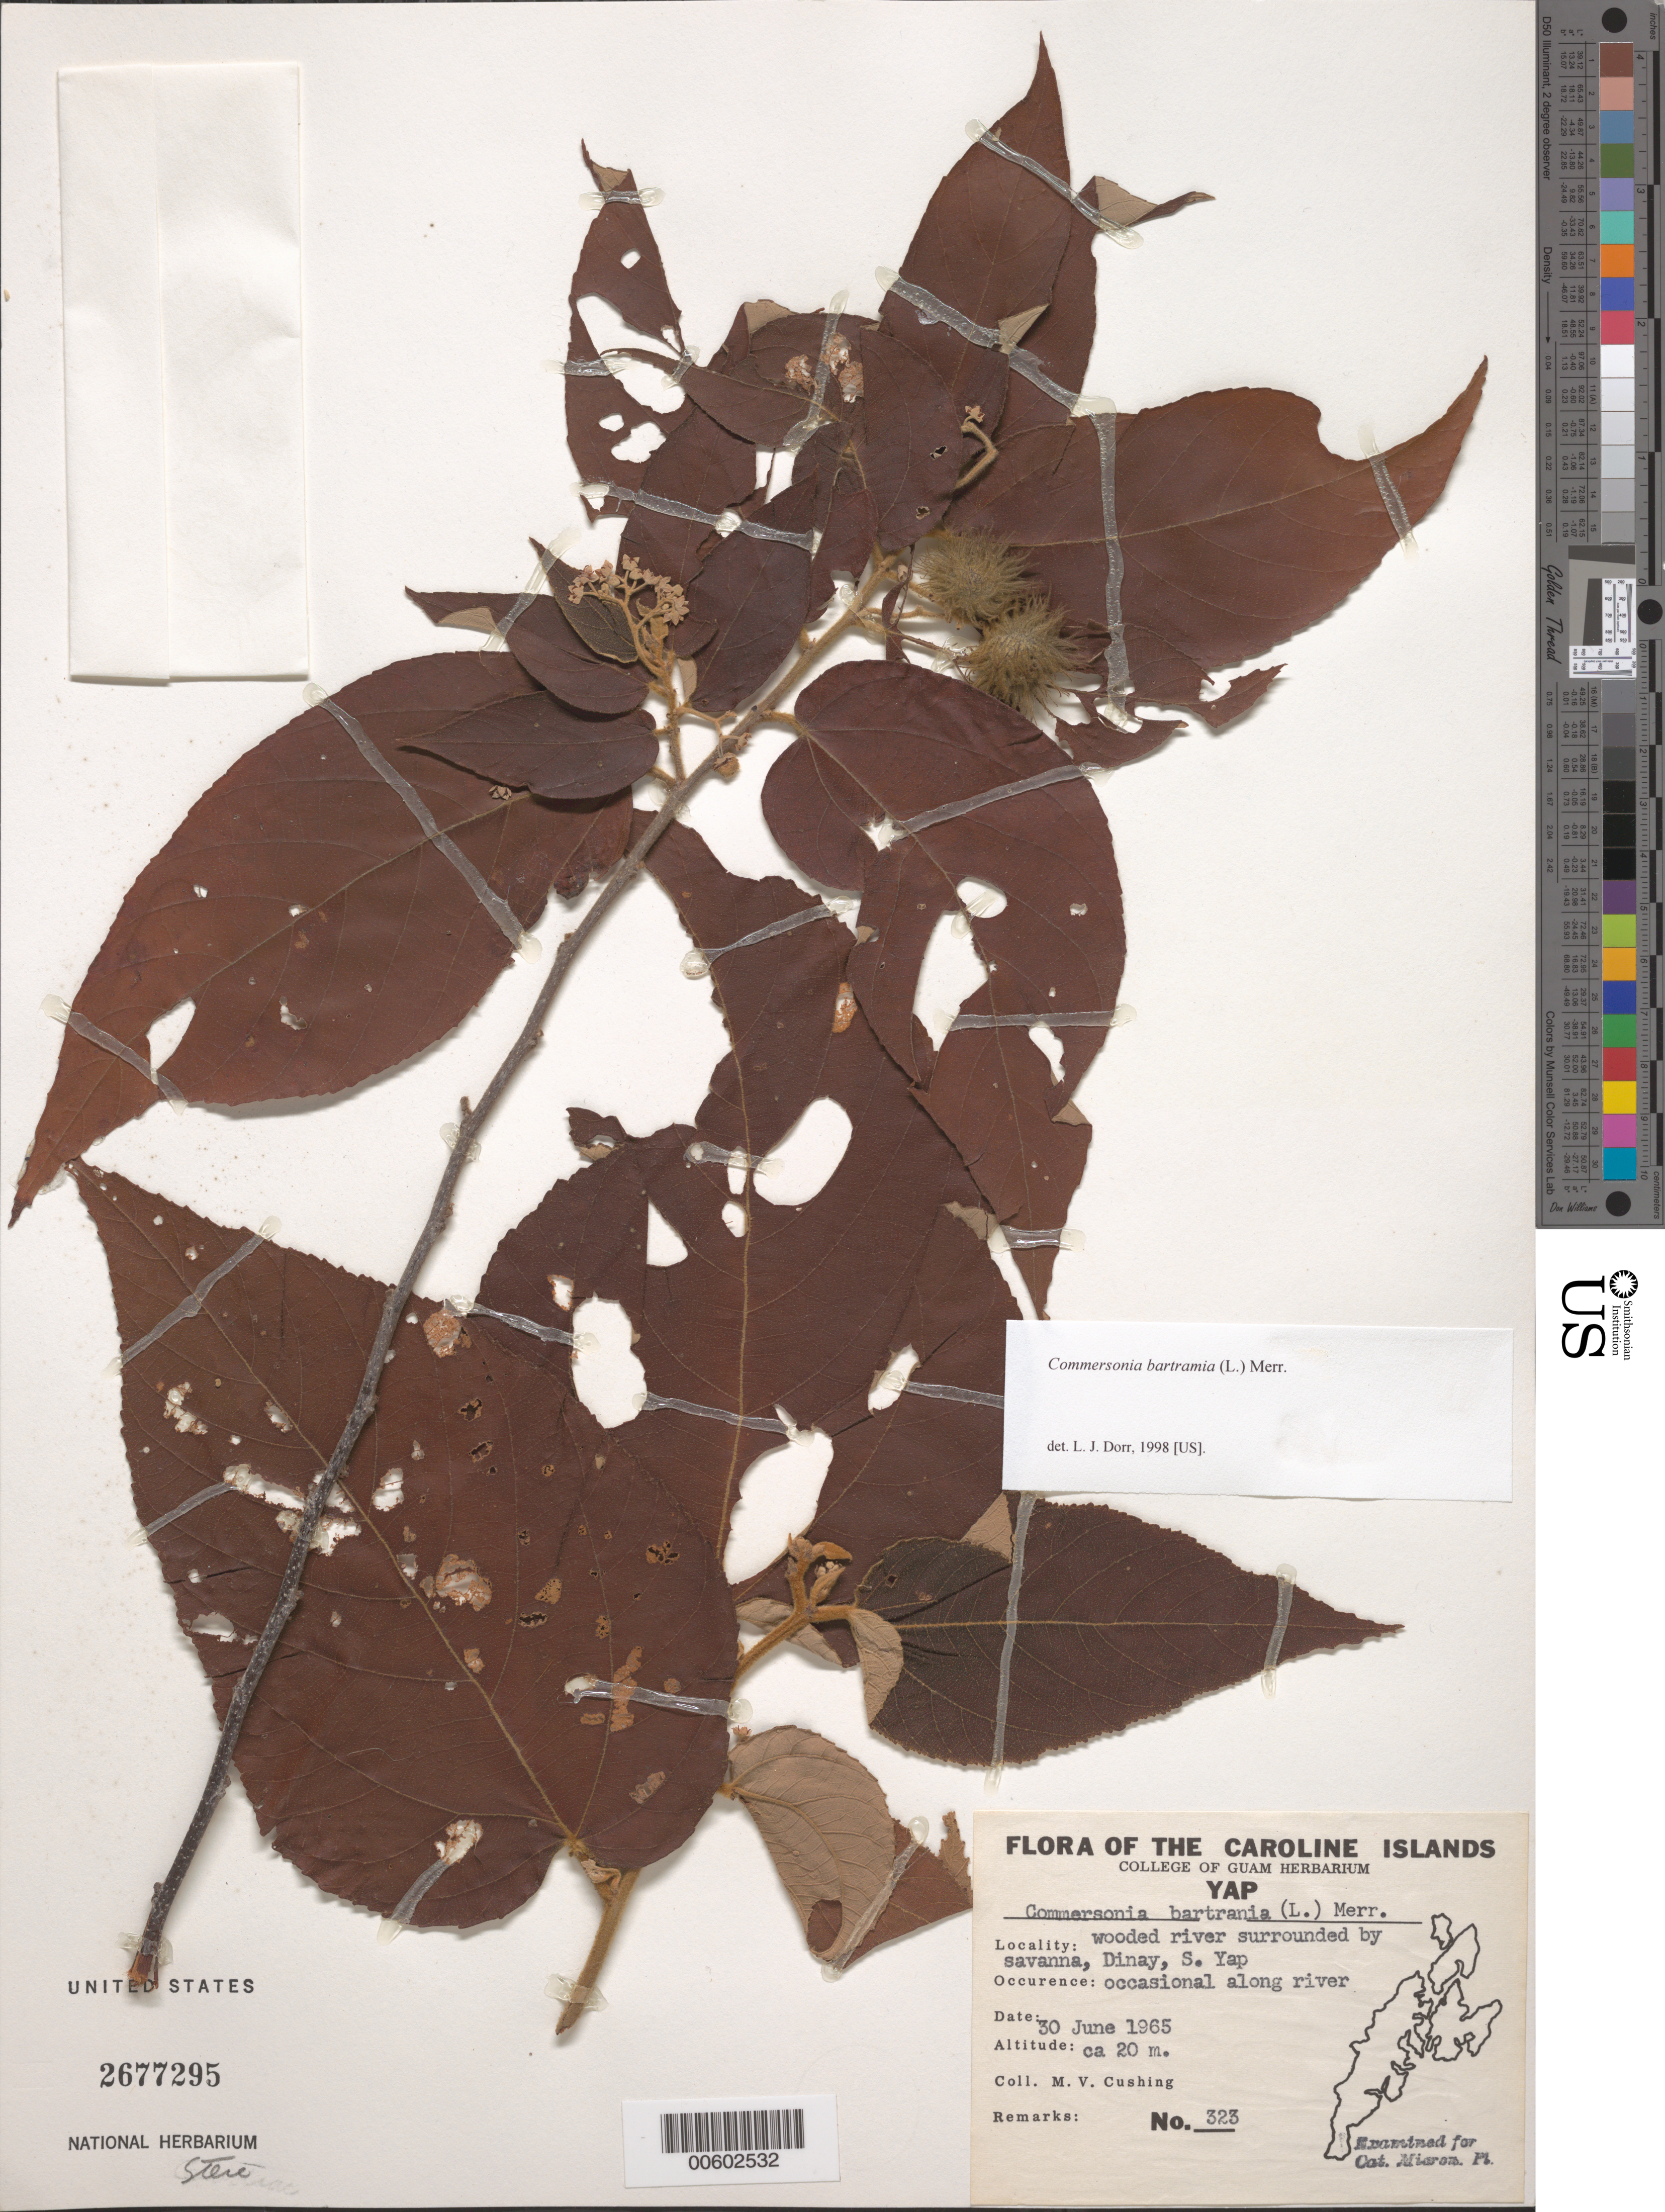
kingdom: Plantae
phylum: Tracheophyta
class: Magnoliopsida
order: Malvales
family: Malvaceae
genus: Commersonia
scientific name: Commersonia bartramia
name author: (L.) Merr.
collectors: M. V. Cushing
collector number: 323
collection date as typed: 30 Jun 1965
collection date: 1965-06-30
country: Micronesia, Federated States of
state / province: Yap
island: Yap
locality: Dinay, S. Yap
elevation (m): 20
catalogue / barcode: US 2677295